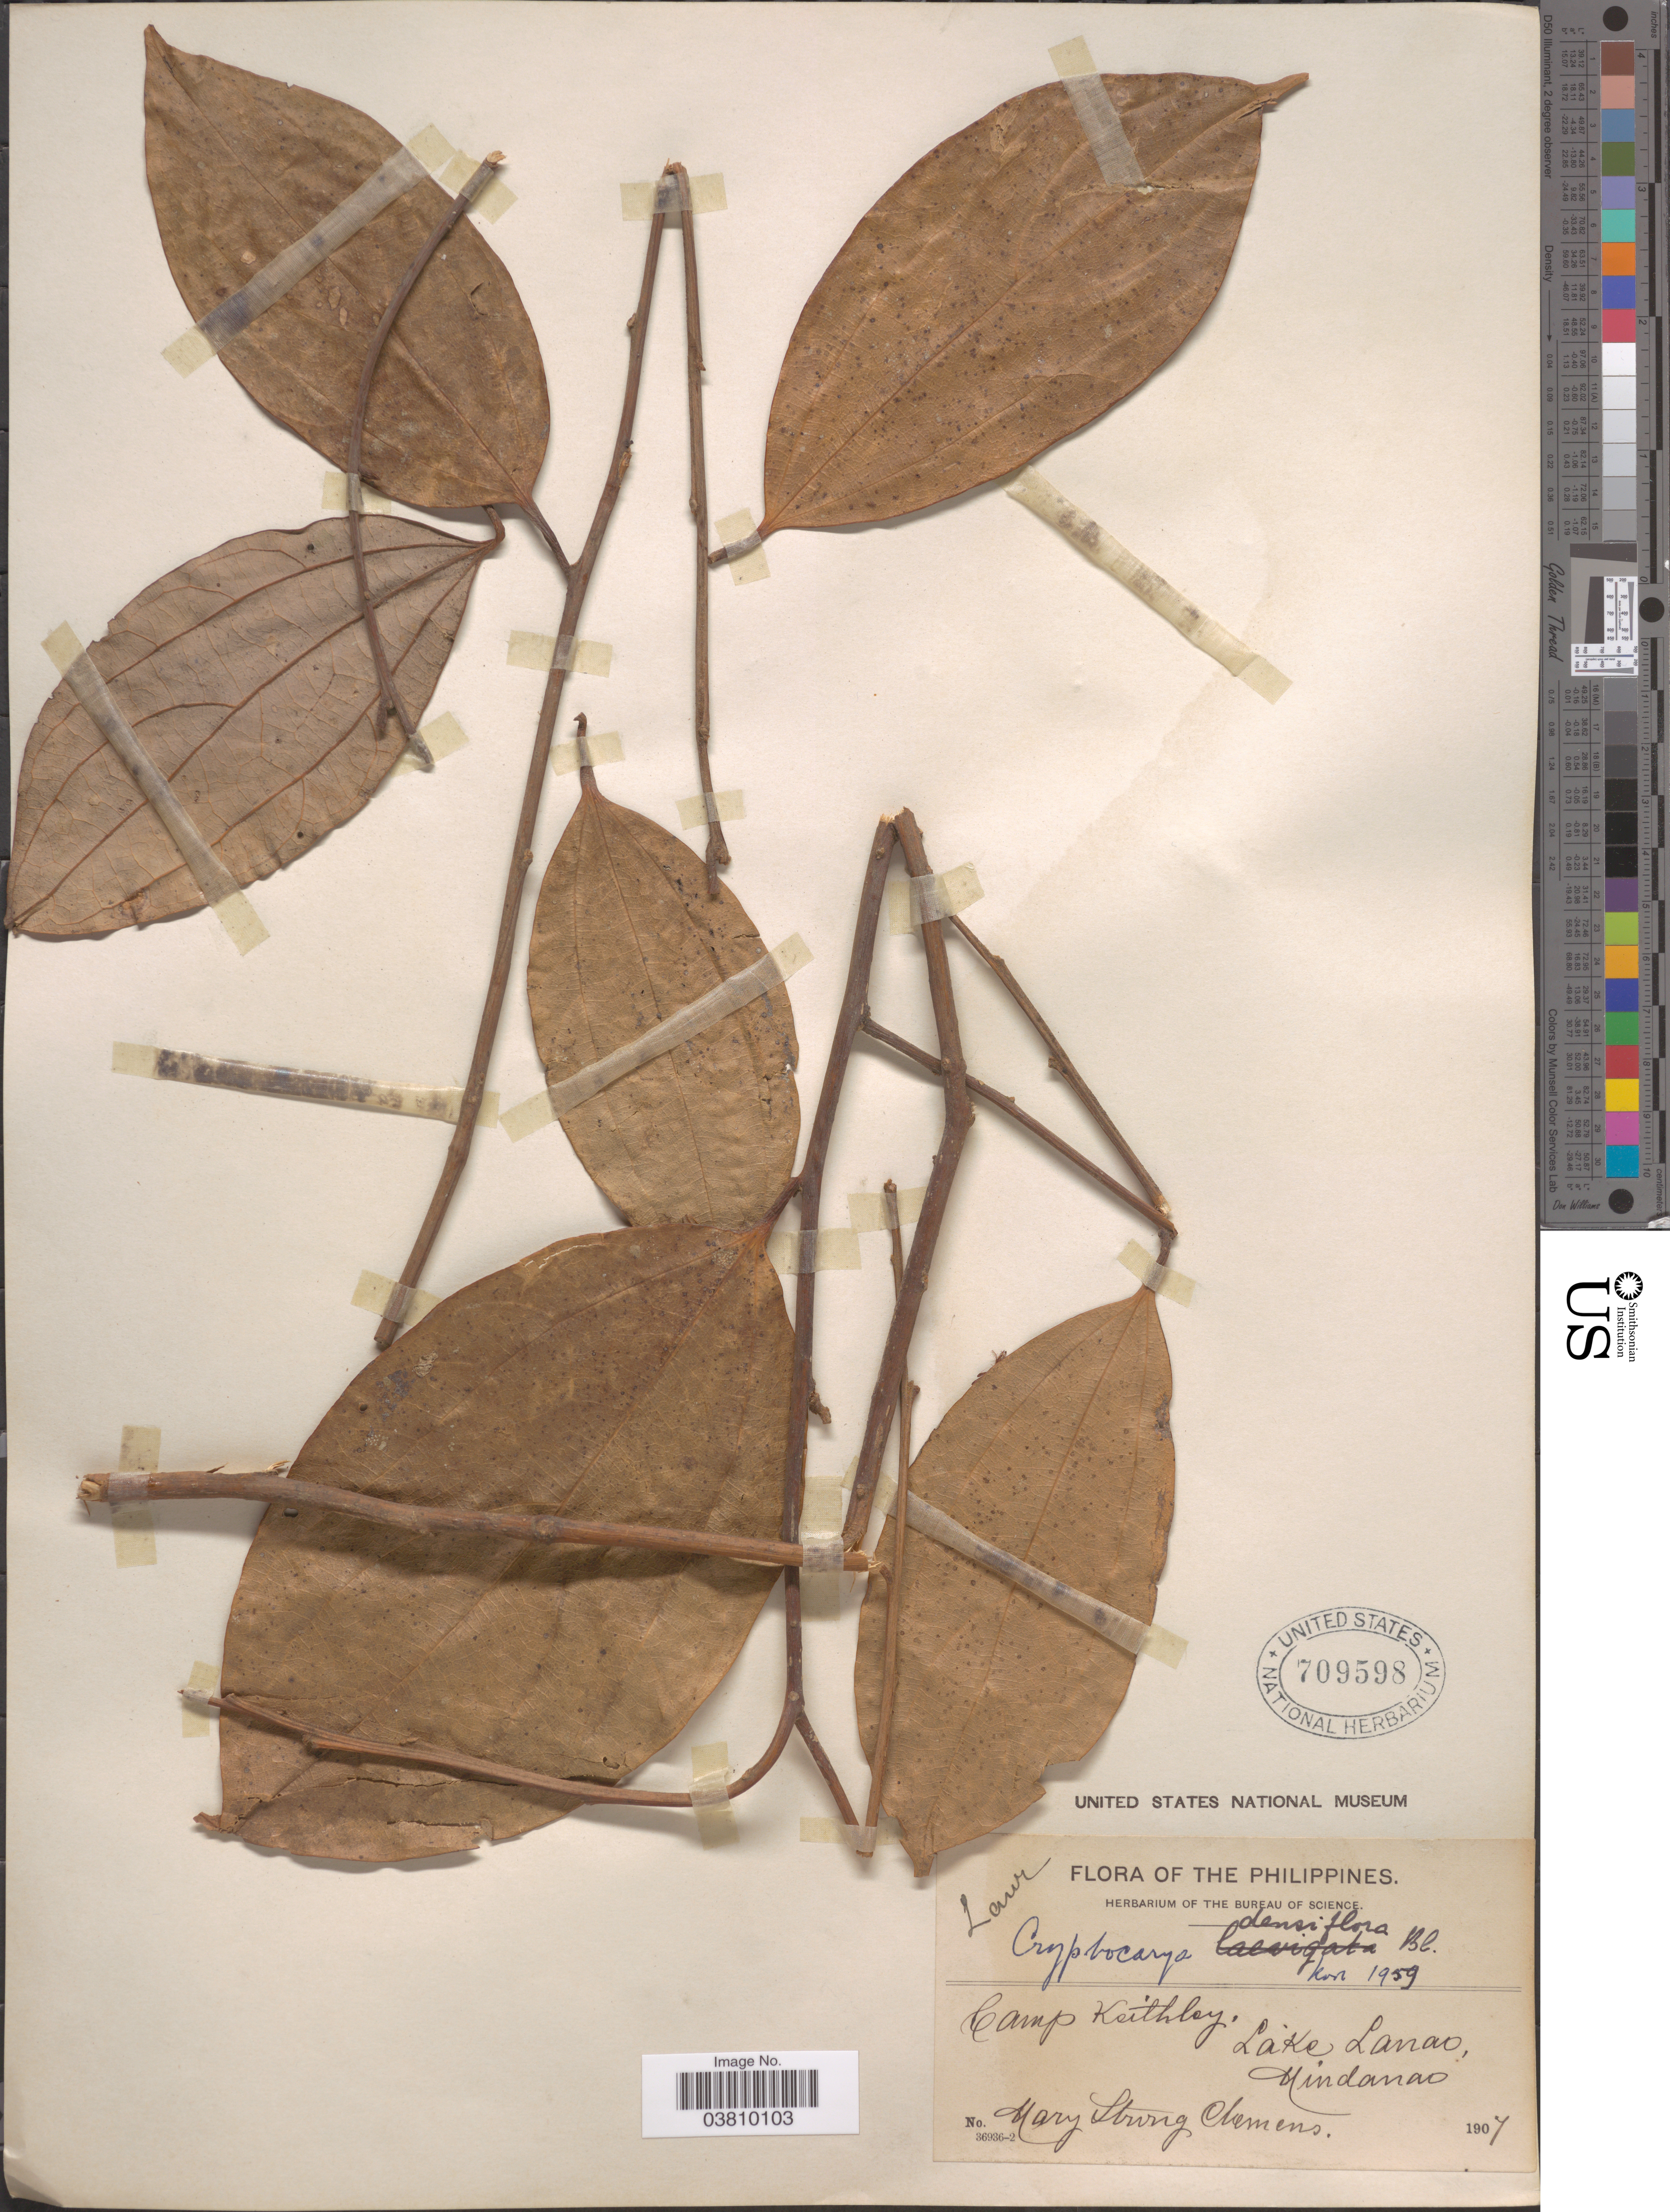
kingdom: Plantae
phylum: Tracheophyta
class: Magnoliopsida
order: Laurales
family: Lauraceae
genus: Cryptocarya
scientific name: Cryptocarya densiflora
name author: Blume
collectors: M. S. Clemens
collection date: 1907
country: Philippines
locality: Camp Keithley, Lake Lanao, Mindanao.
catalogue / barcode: US 709598